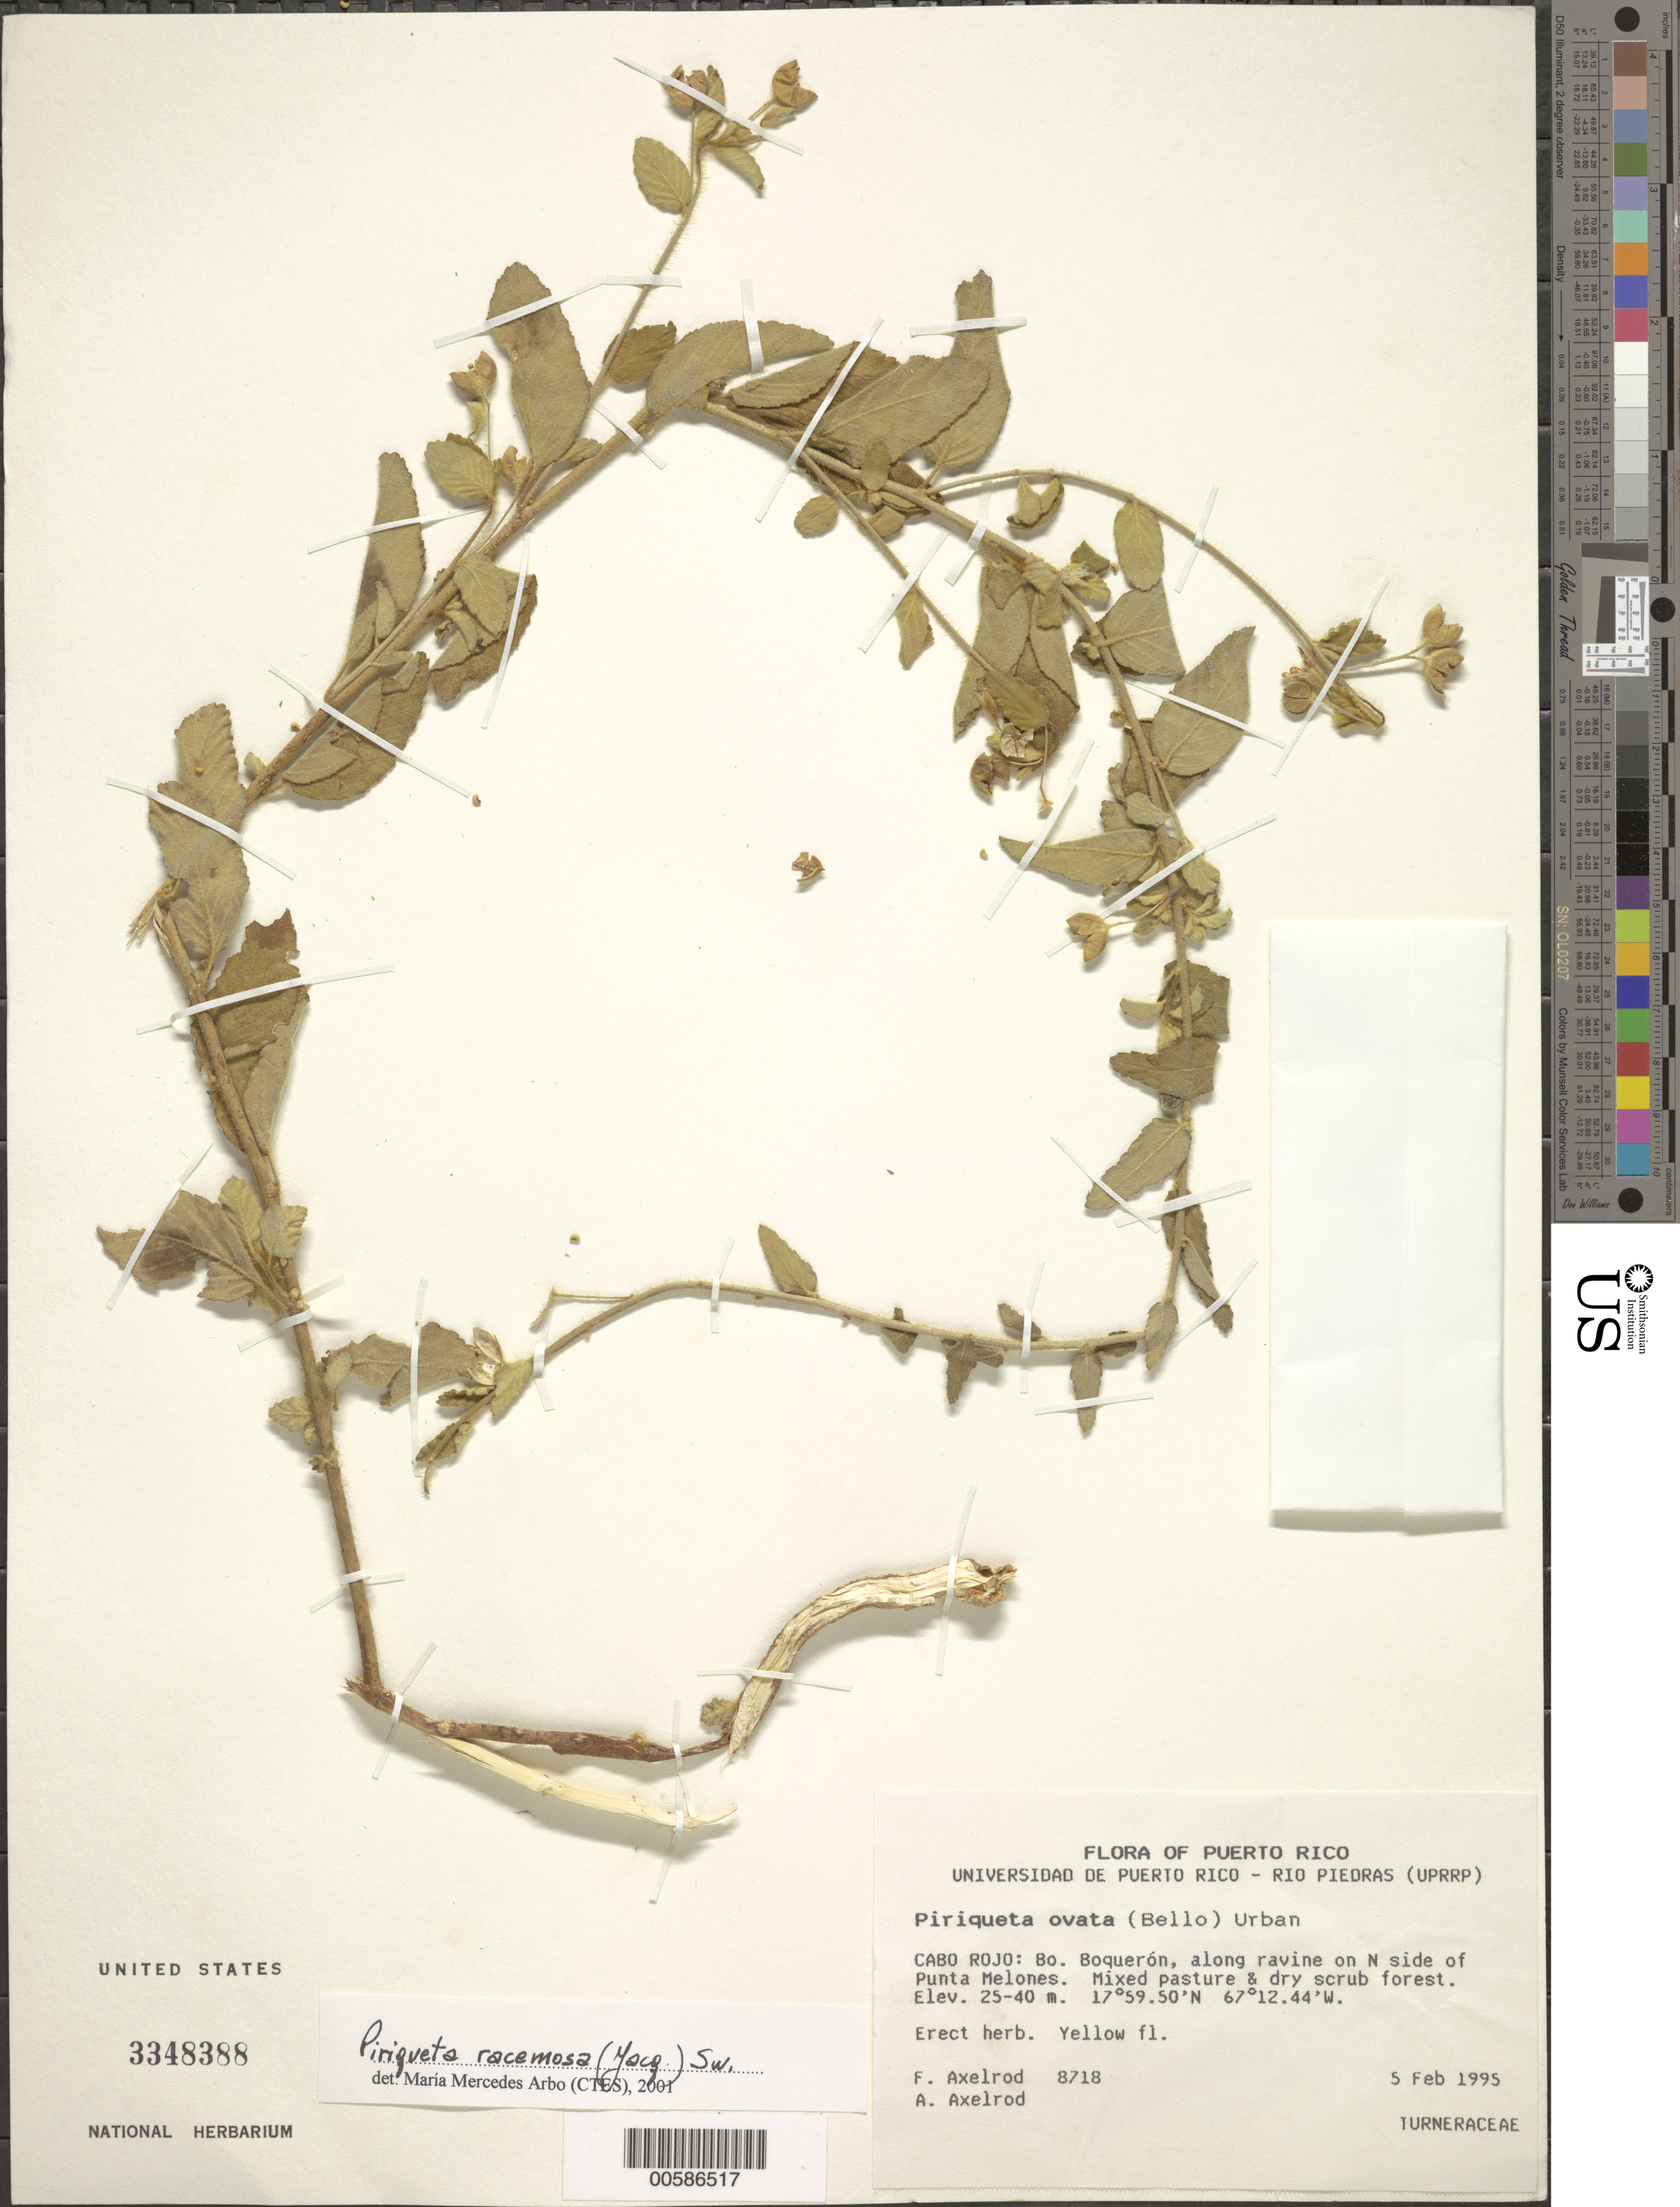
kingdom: Plantae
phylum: Tracheophyta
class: Magnoliopsida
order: Malpighiales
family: Turneraceae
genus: Piriqueta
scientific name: Piriqueta racemosa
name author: (Jacq.) Sweet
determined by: Arbo, M. M.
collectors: F. S. Axelrod & A. Axelrod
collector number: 8718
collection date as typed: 05 Feb 1995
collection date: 1995-02-05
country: Puerto Rico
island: Puerto Rico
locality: Cabo Rojo, Bo. Boquerón, along ravine on N side of Punta Melones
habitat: Along ravine; mixed pasture and dry scrub forest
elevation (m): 25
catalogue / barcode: US 3348388